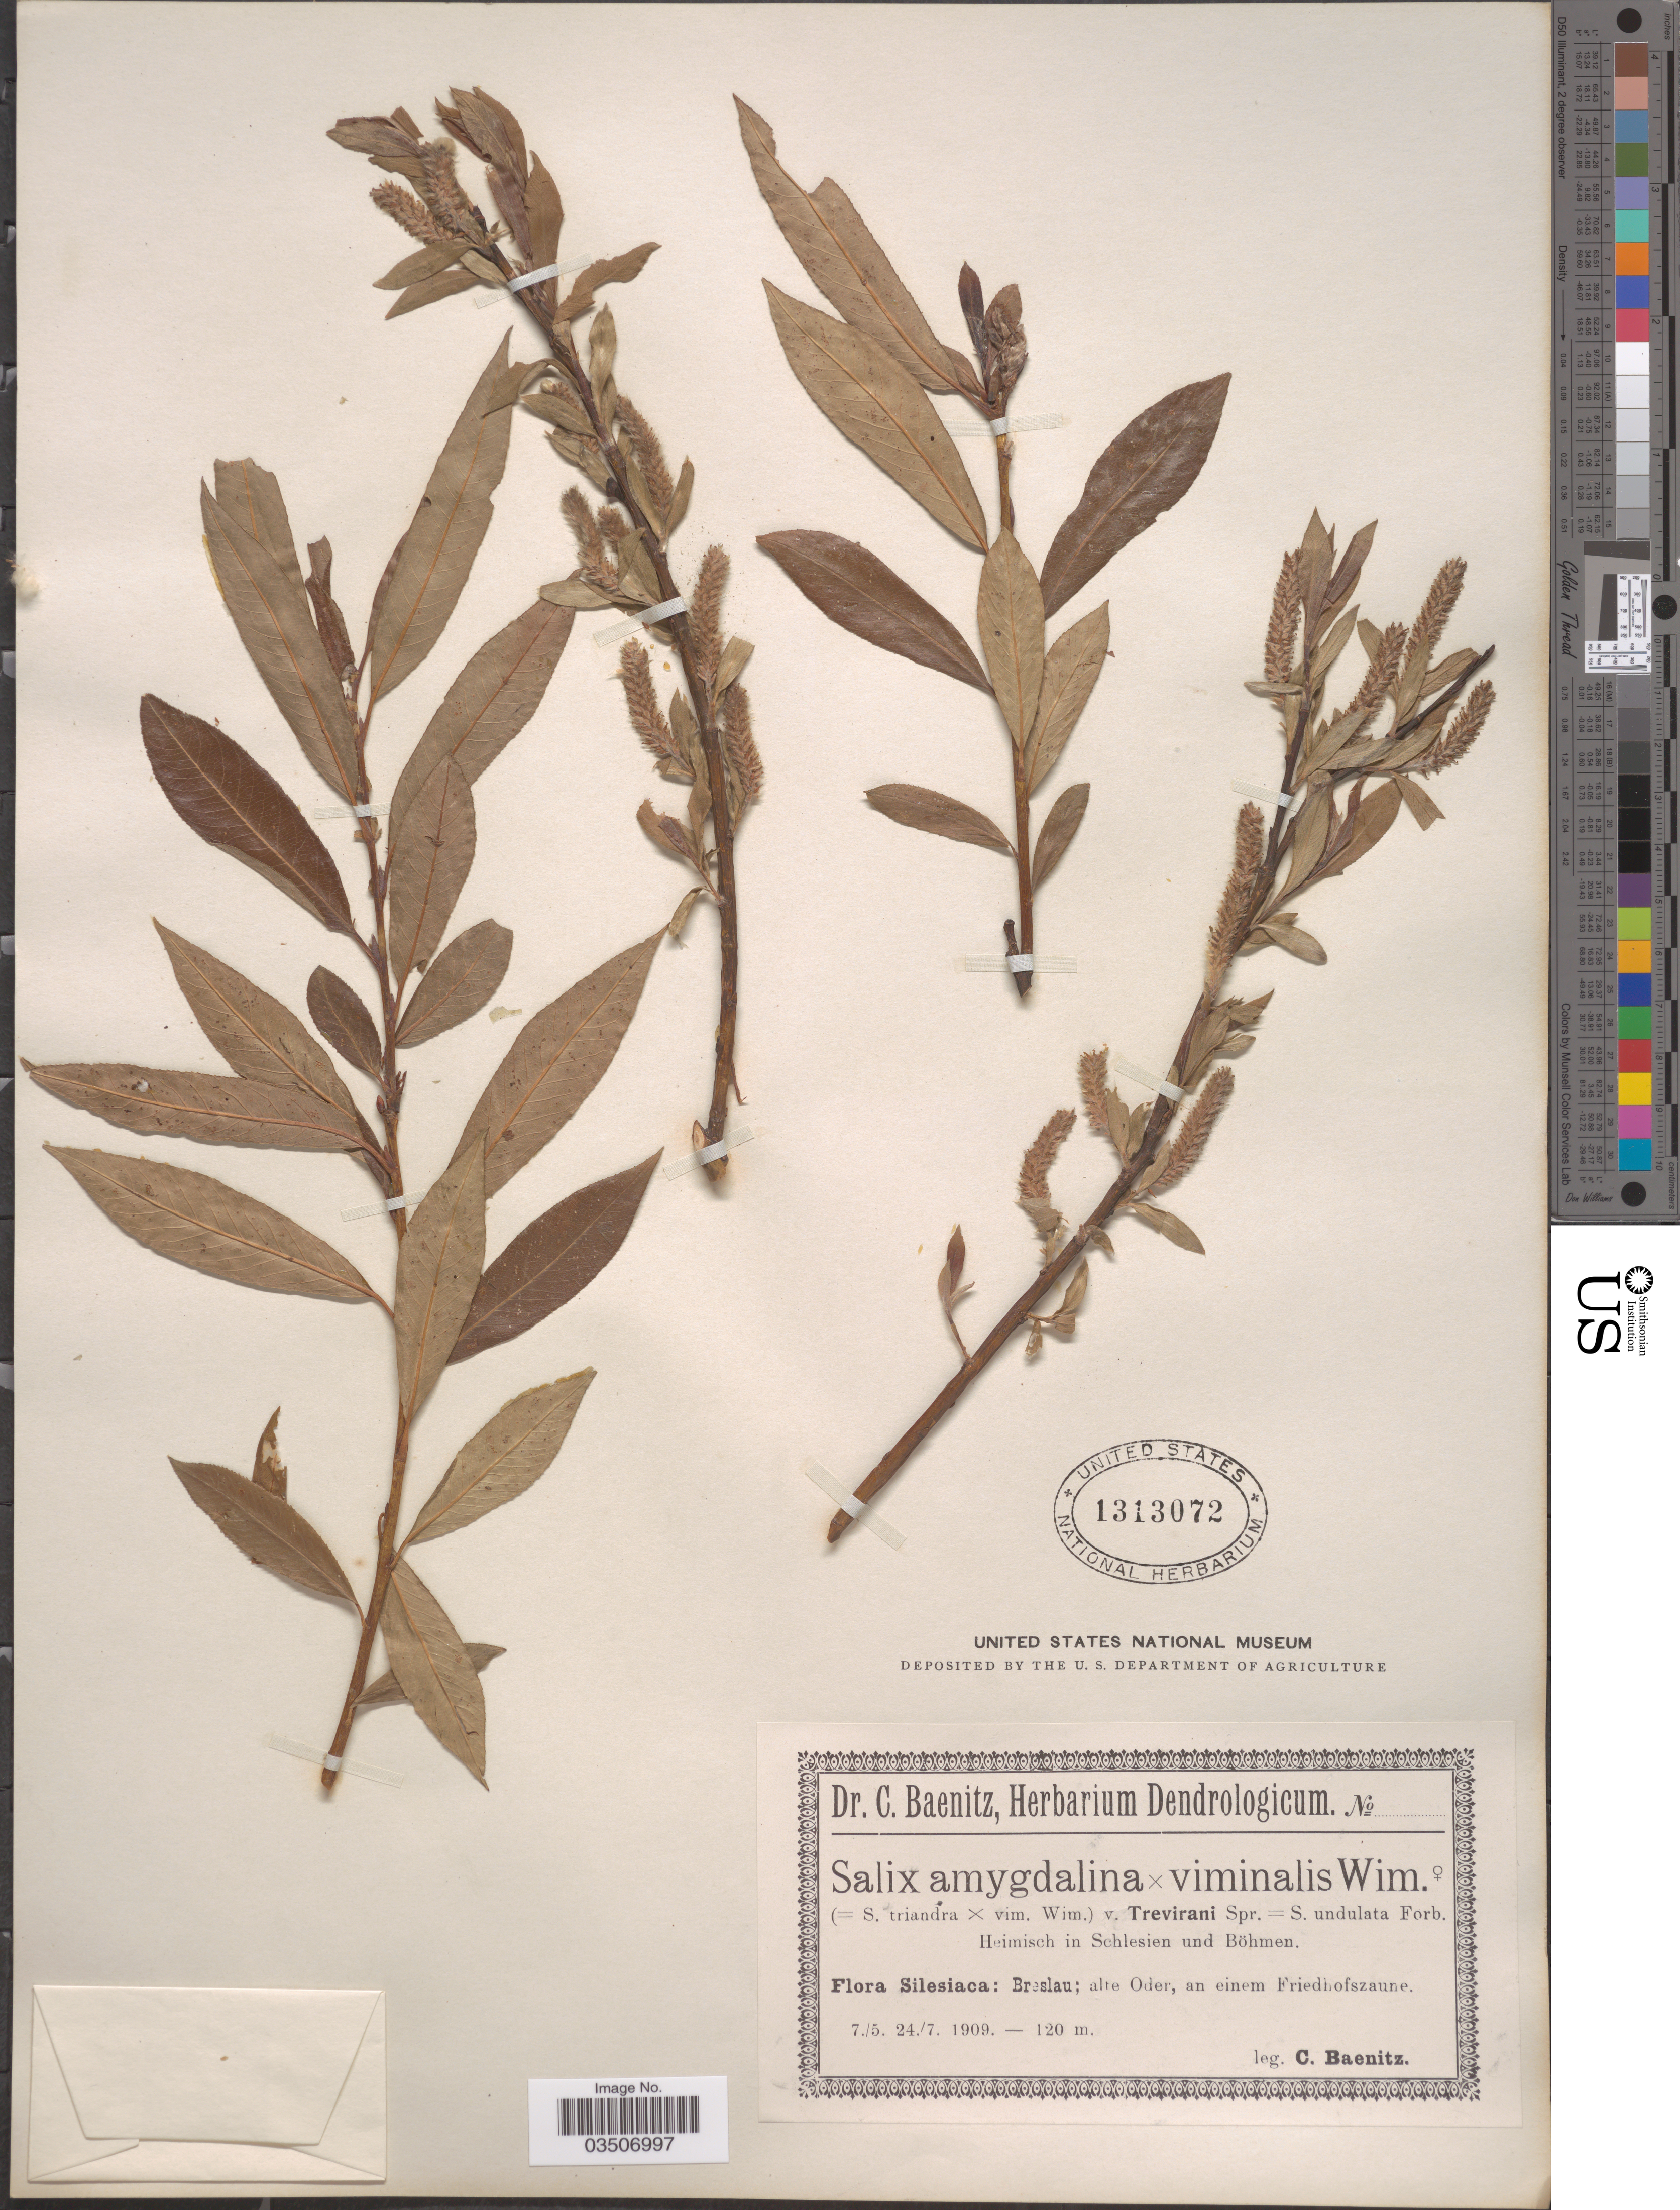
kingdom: Plantae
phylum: Tracheophyta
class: Magnoliopsida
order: Malpighiales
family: Salicaceae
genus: Salix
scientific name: Salix amygdalina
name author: L.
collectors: C. G. Baenitz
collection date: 1909-05-07/1909-07-24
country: Poland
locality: Silesiaca: Breslau; alte Oder, an einem Friedhofszaune.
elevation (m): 120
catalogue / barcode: US 1313072